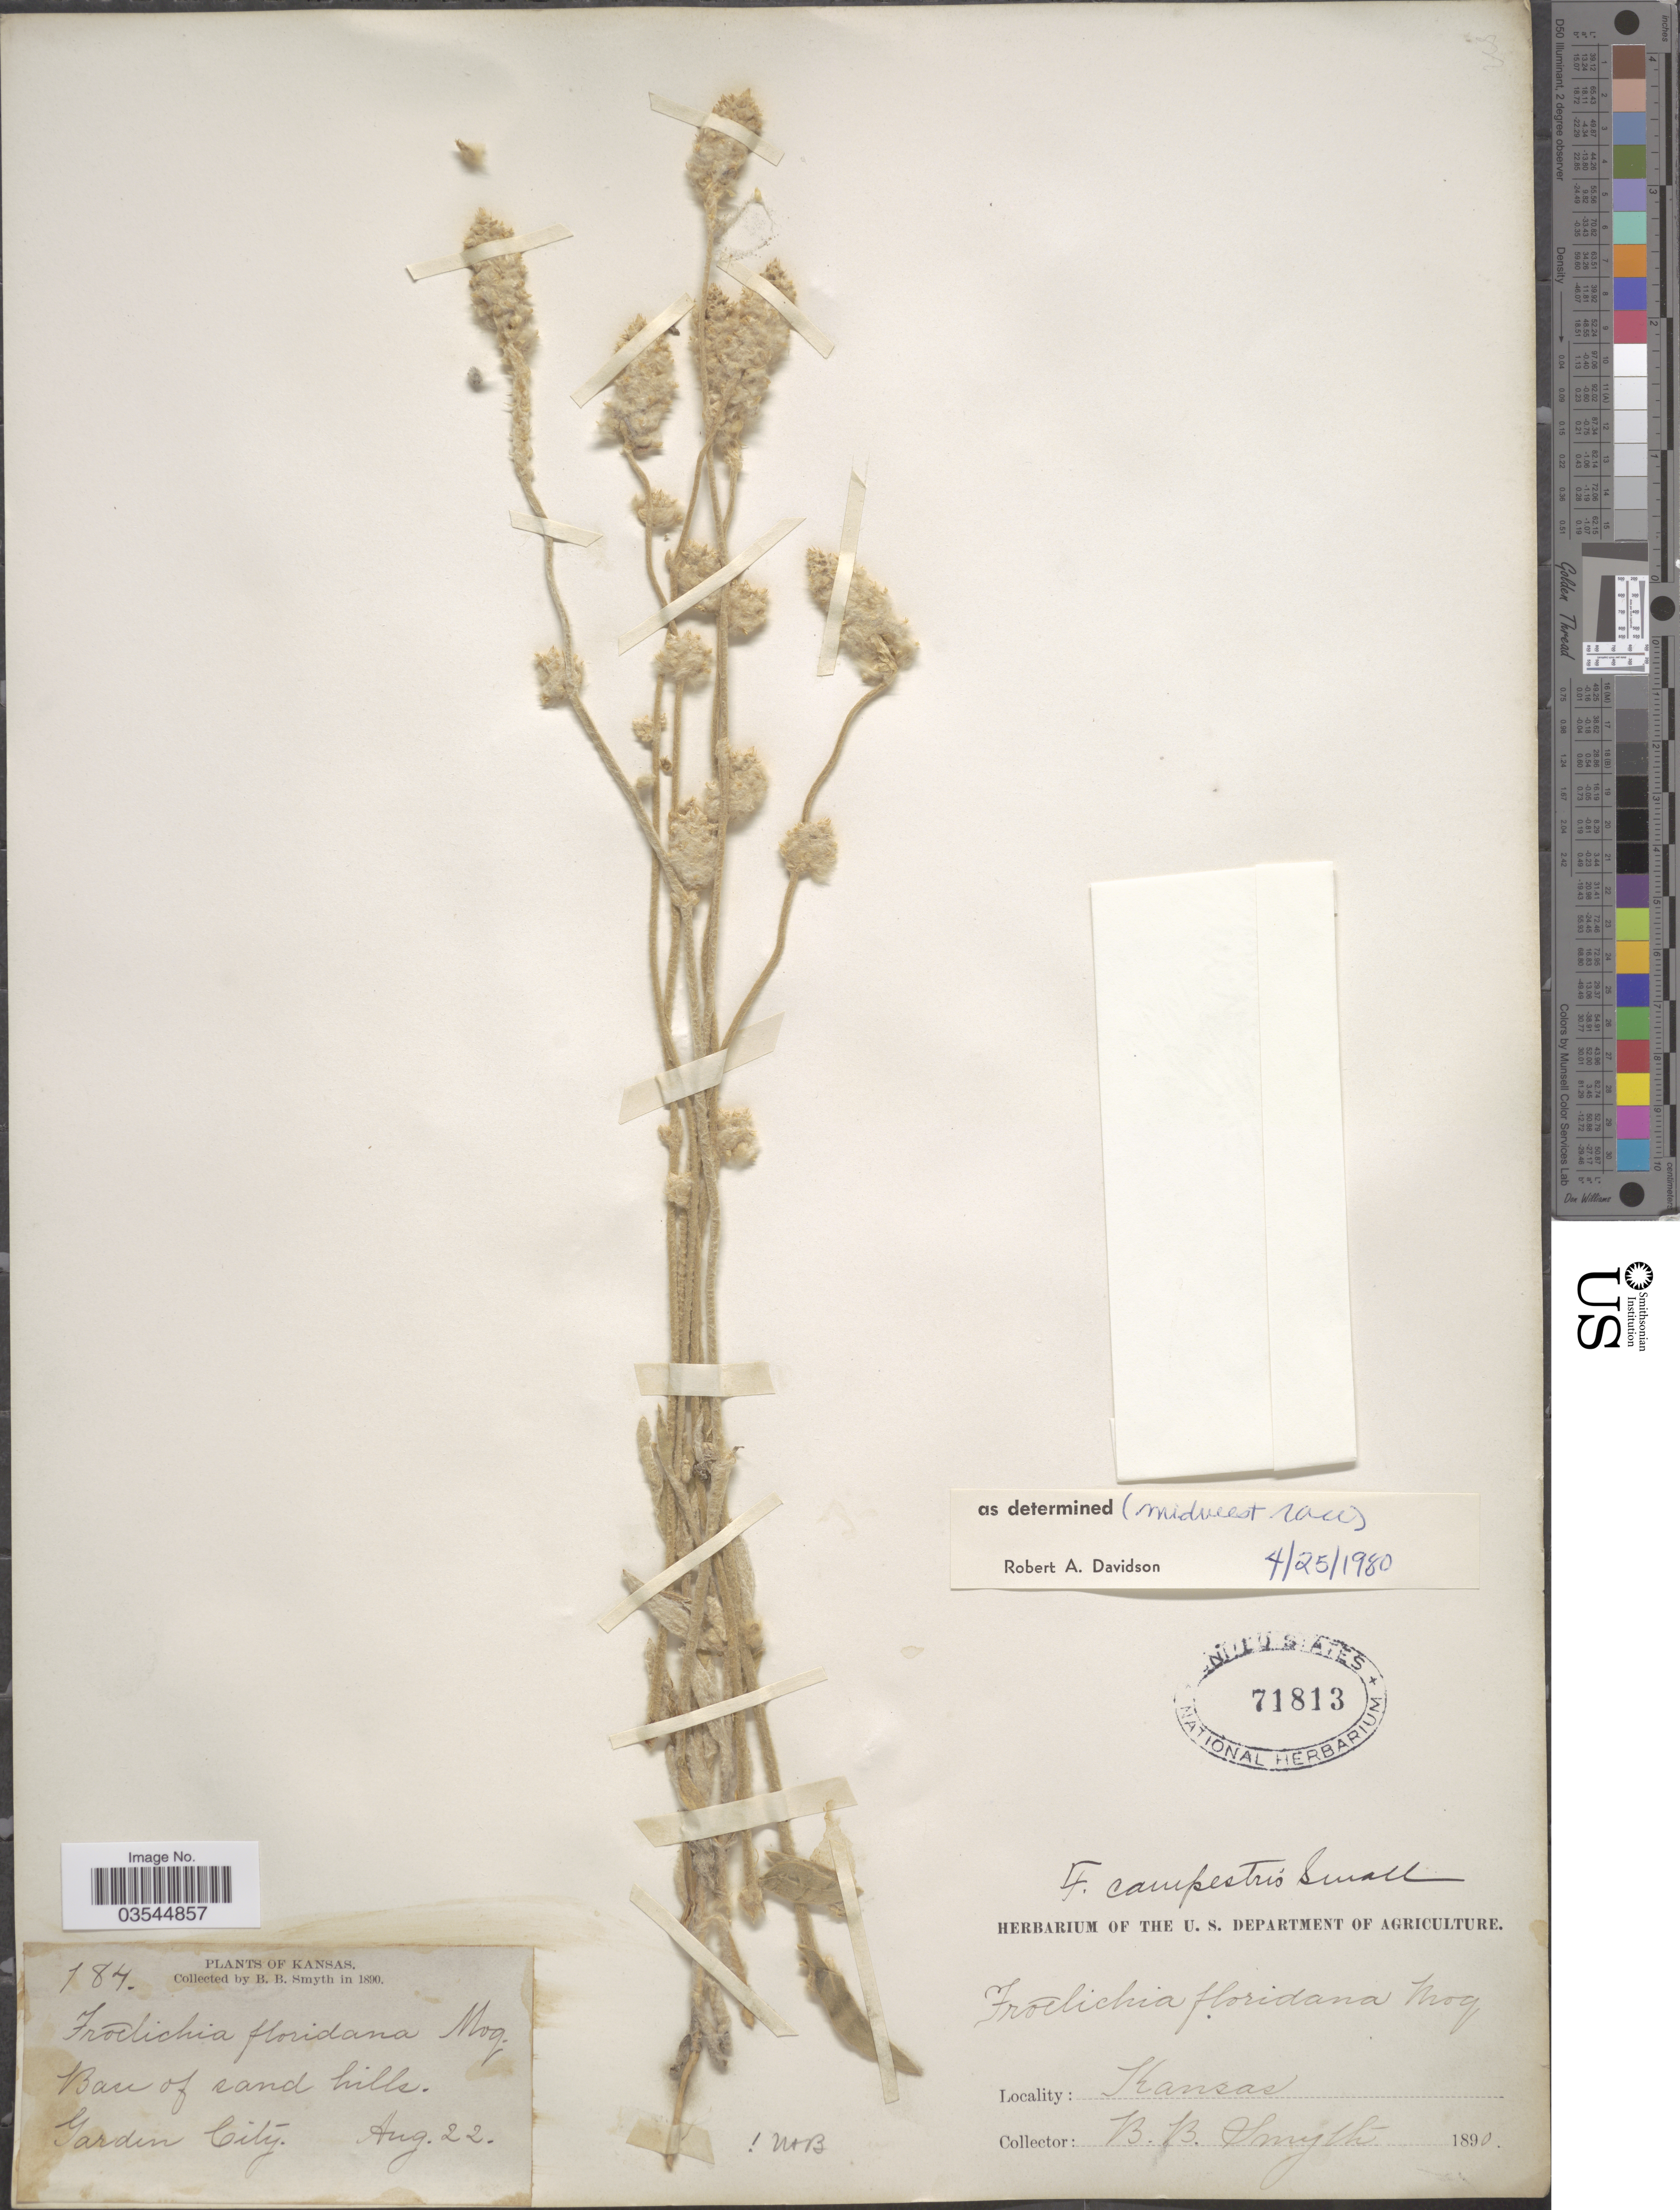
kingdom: Plantae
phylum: Tracheophyta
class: Magnoliopsida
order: Caryophyllales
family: Amaranthaceae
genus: Froelichia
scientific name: Froelichia floridana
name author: (Nutt.) Moq.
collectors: B. Smyth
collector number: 184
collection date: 1890-08-22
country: United States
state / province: Kansas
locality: Base of sand hills. Garden City.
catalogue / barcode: US 71813